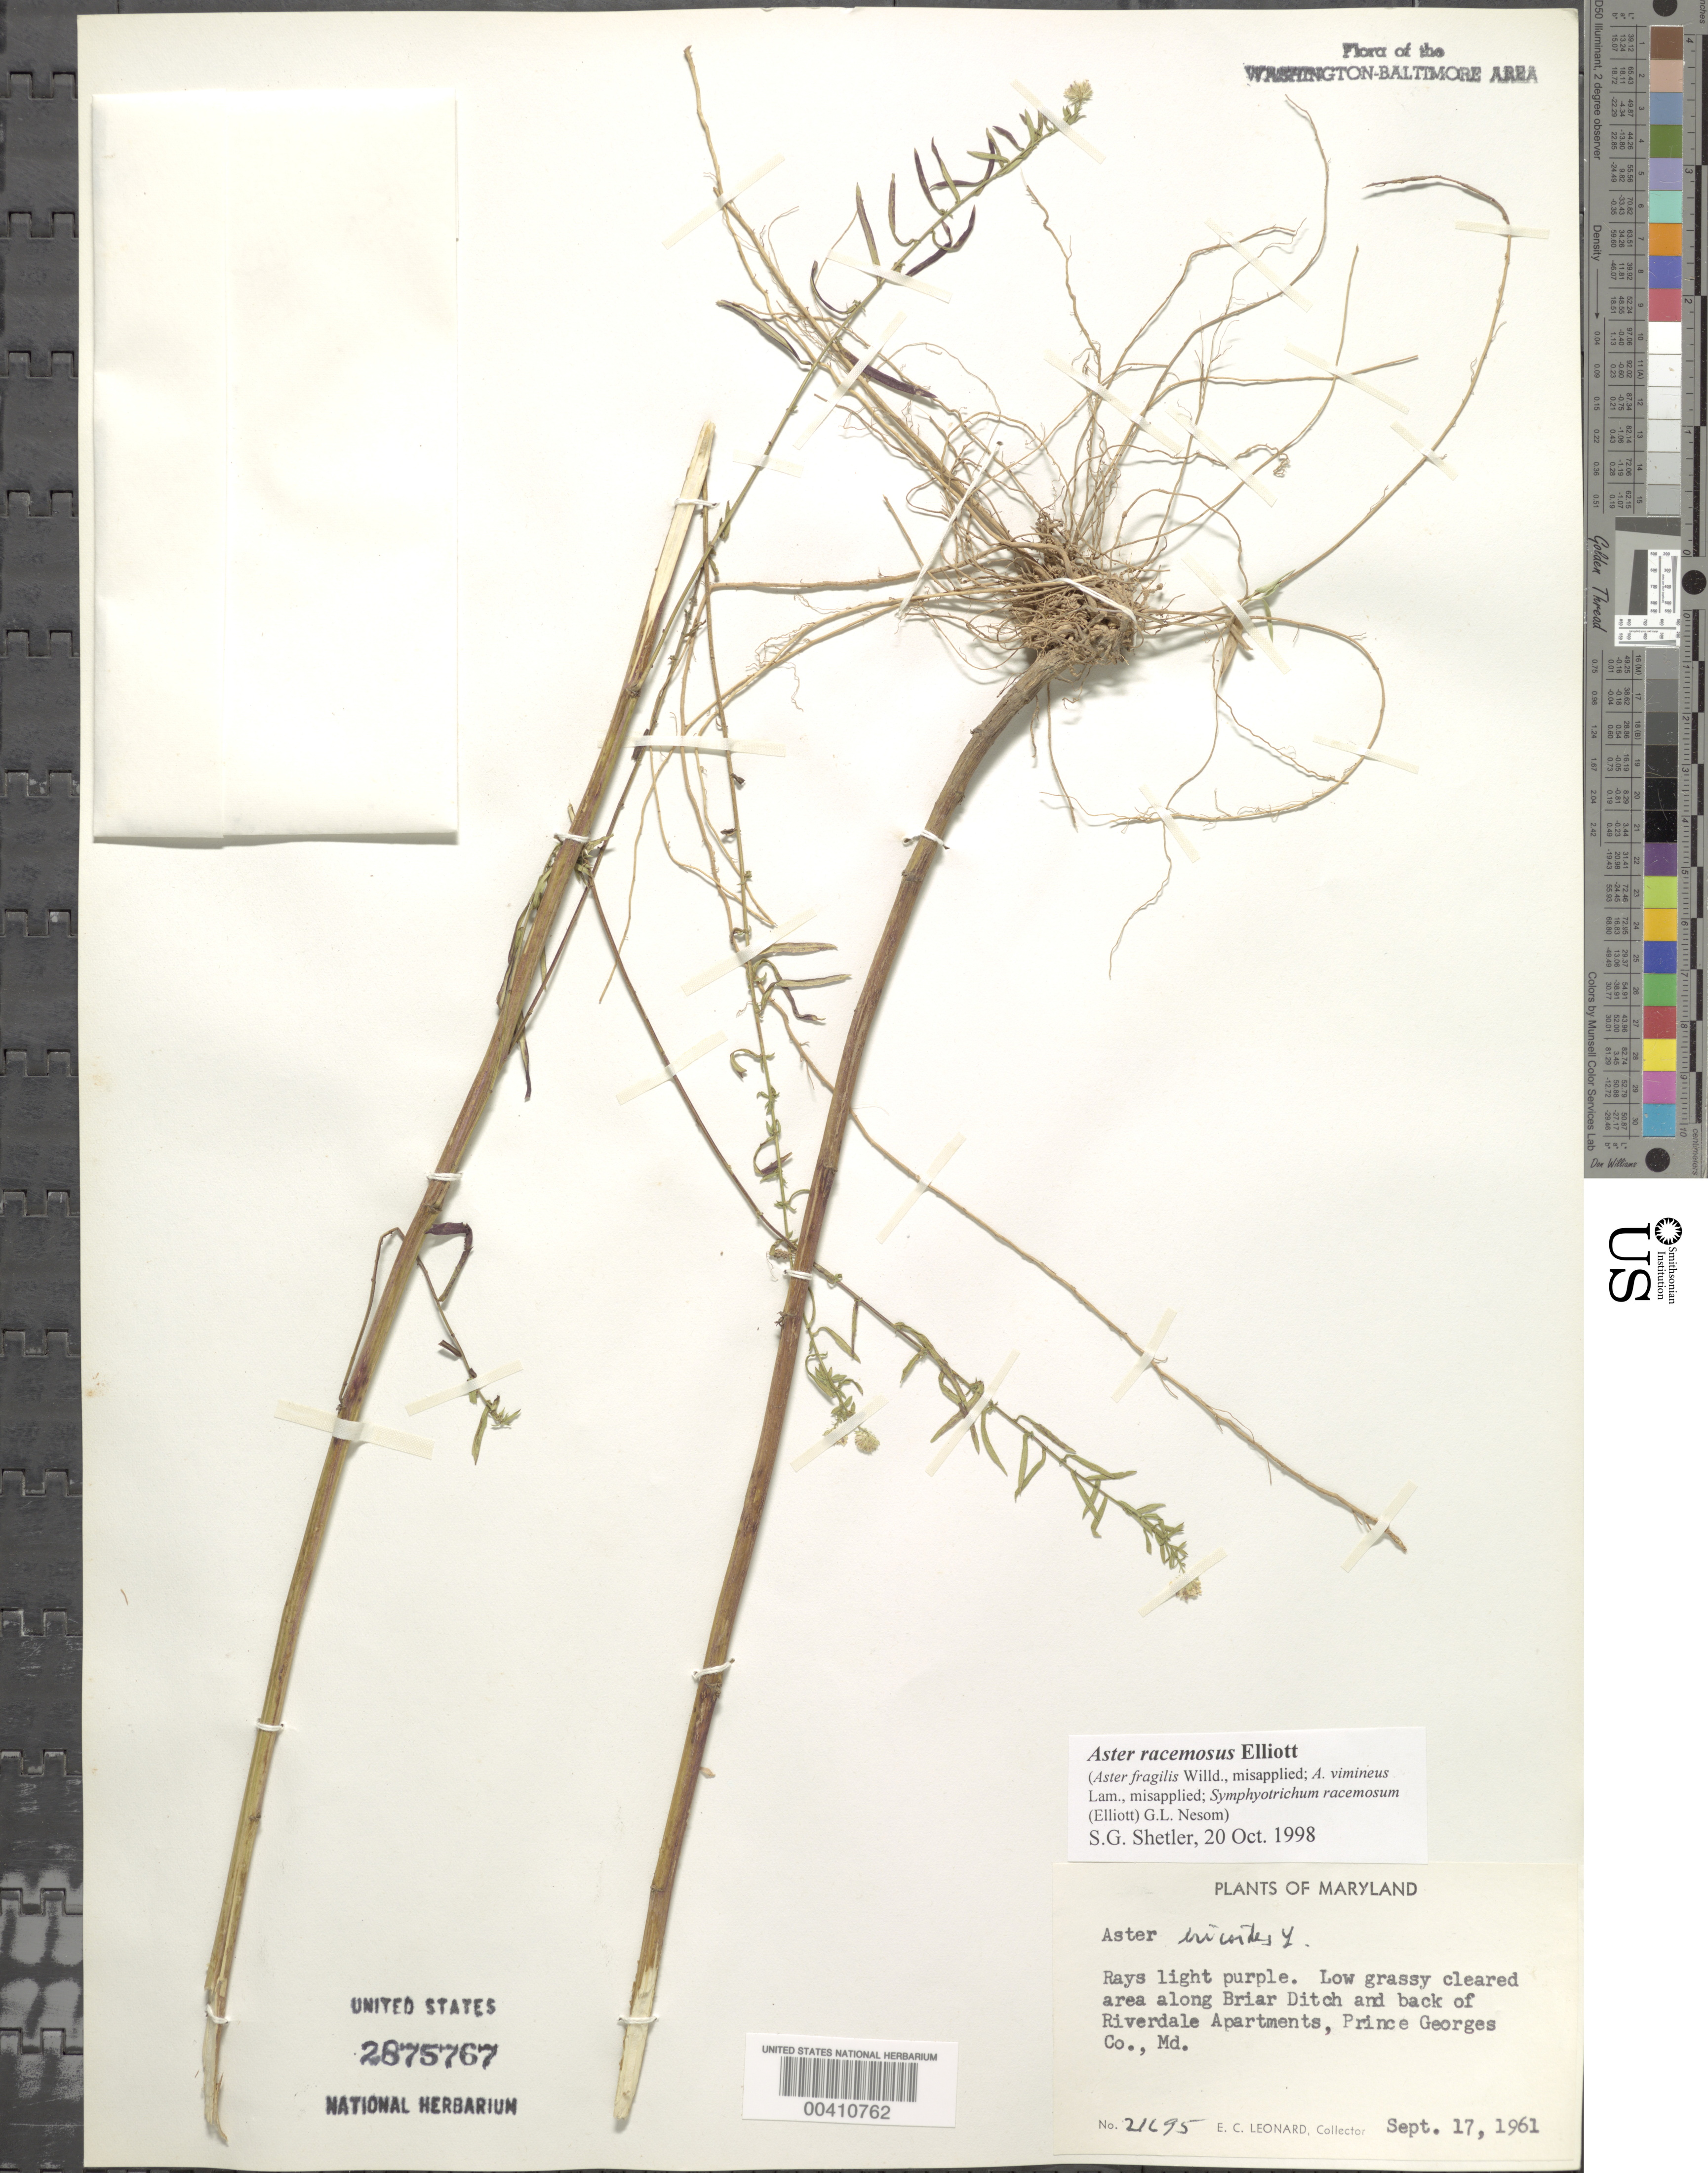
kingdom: Plantae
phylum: Tracheophyta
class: Magnoliopsida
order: Asterales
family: Asteraceae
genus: Symphyotrichum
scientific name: Symphyotrichum racemosum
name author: (Elliott) G.L. Nesom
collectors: E. C. Leonard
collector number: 21695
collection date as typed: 17 Sep 1961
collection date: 1961-09-17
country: United States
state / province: Maryland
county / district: Prince George's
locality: Briar Ditch, back of Riverdale Apartments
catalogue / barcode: US 2875767